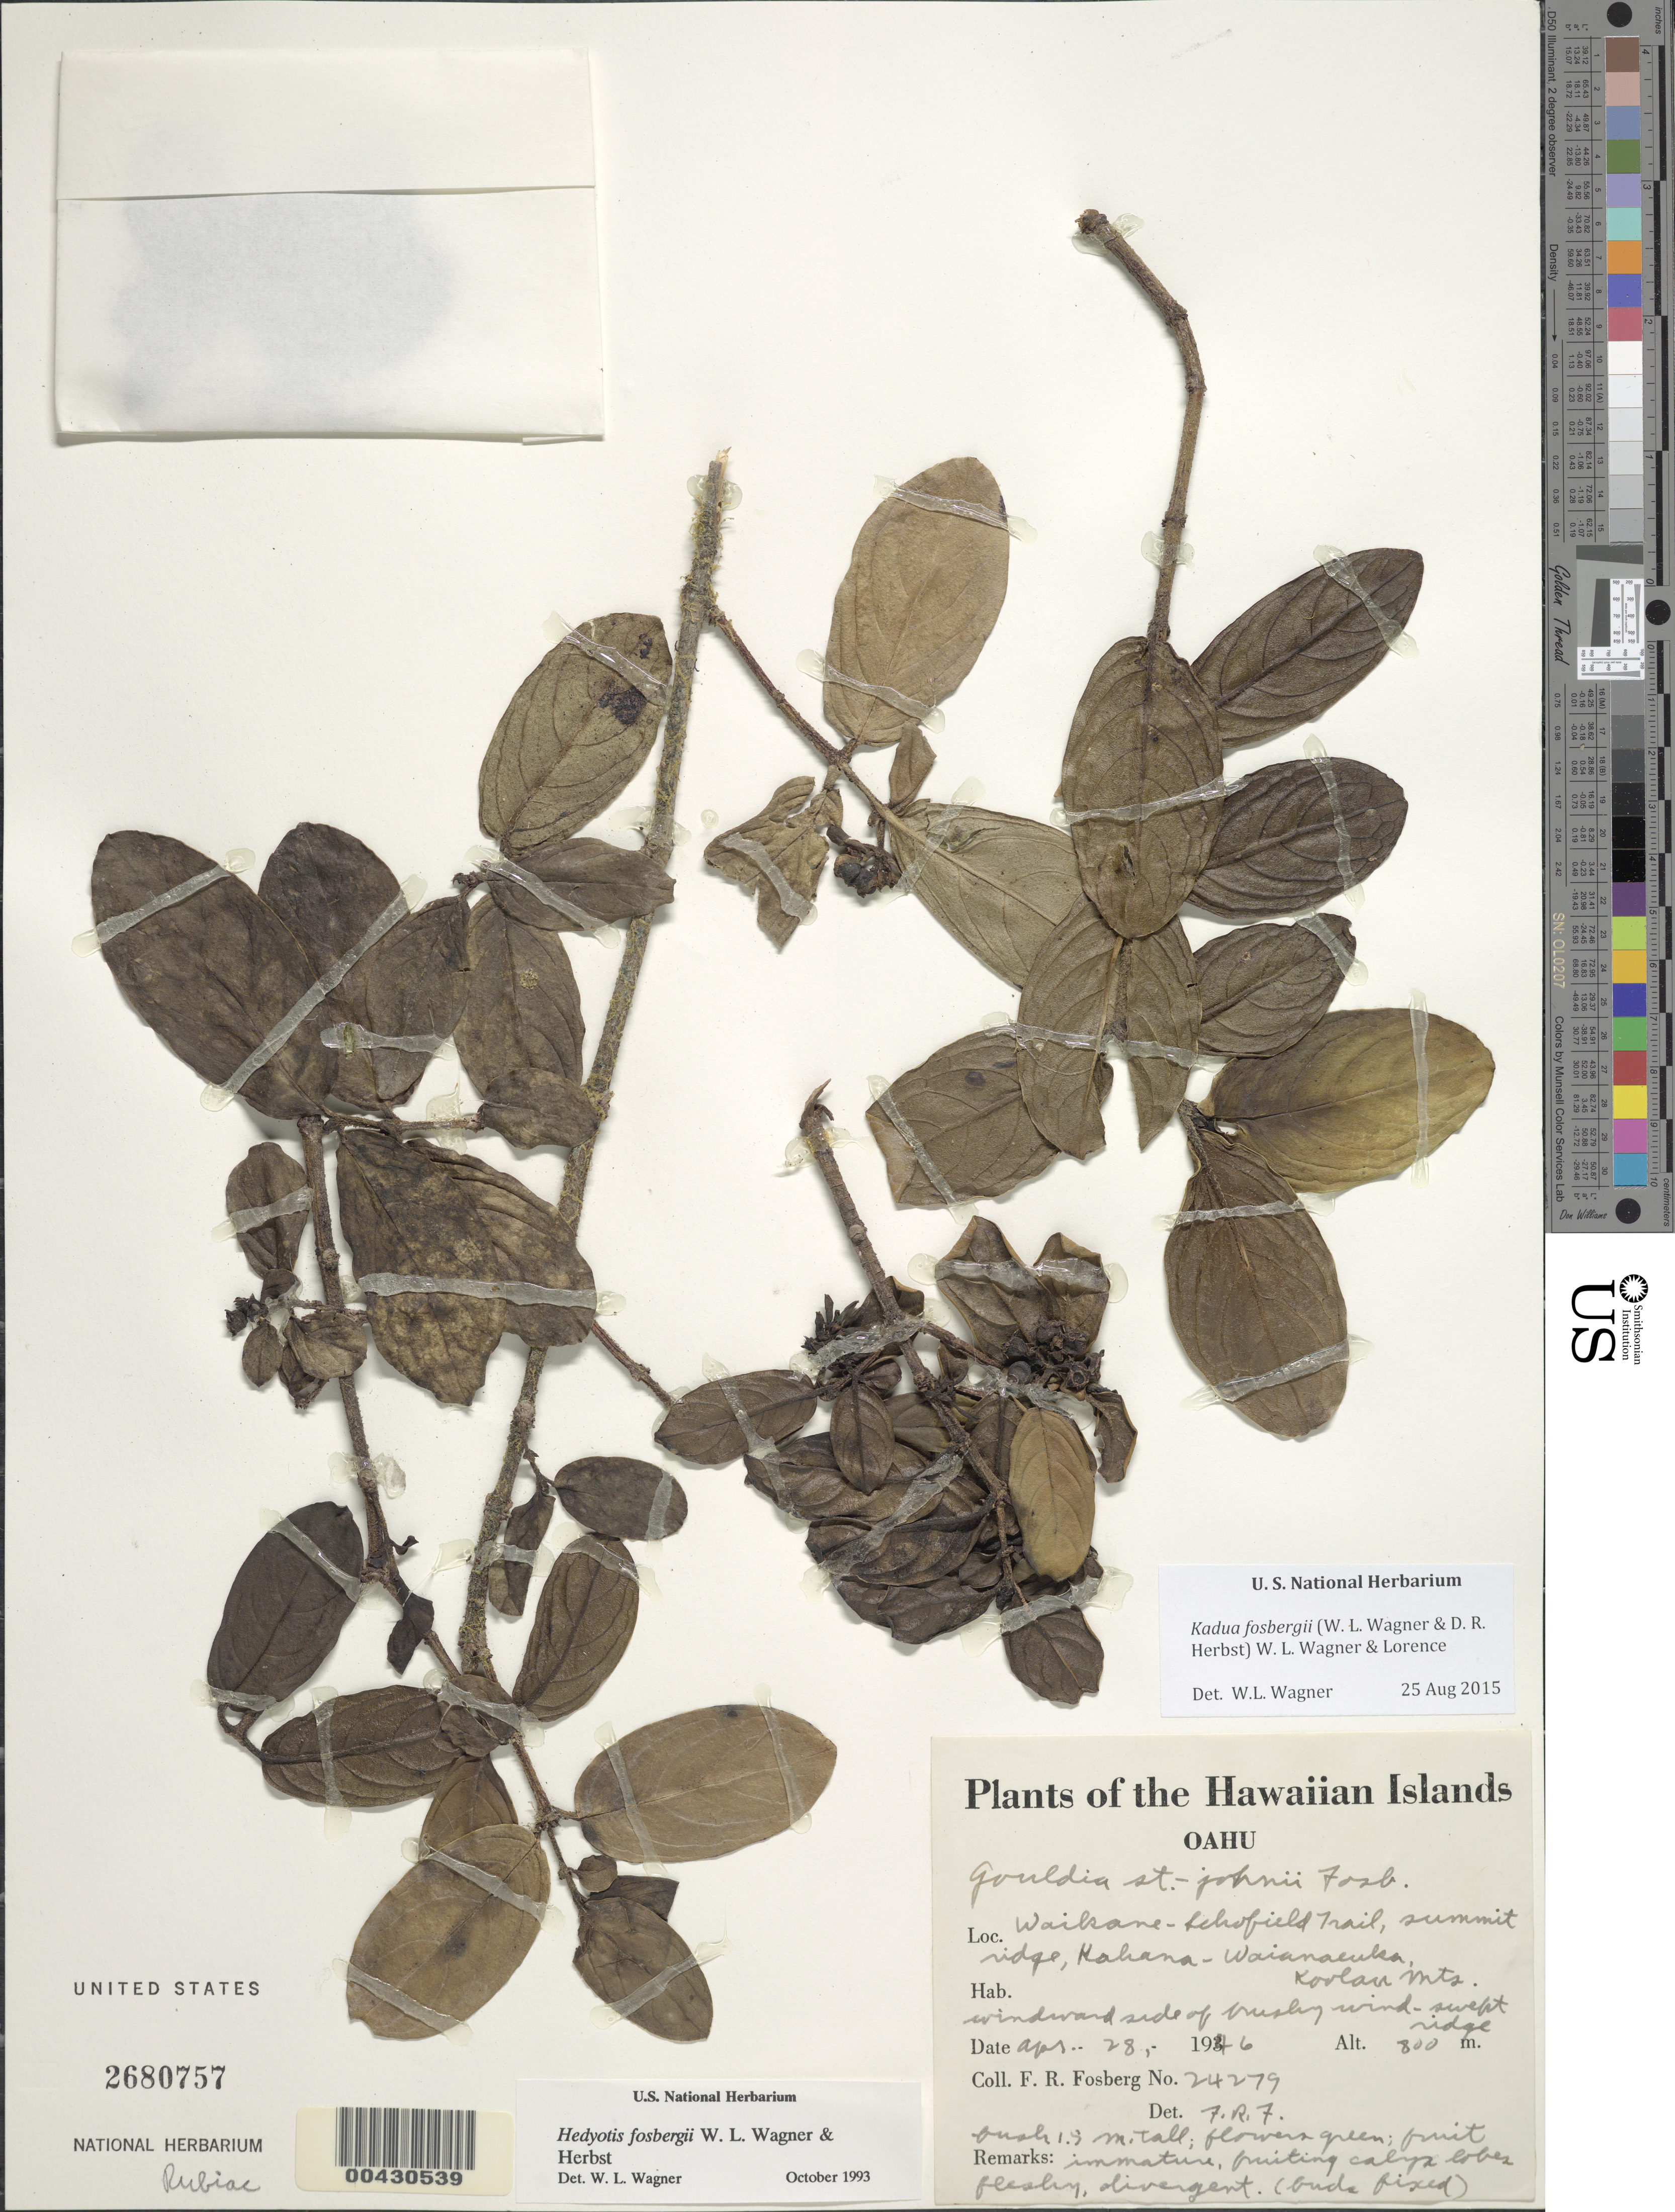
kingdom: Plantae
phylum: Tracheophyta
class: Magnoliopsida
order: Gentianales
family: Rubiaceae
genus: Kadua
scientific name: Kadua fosbergii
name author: (W.L. Wagner & D.R. Herbst) W.L. Wagner & Lorence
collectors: F. R. Fosberg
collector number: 24279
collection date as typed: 28 Apr 1946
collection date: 1946-04-28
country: United States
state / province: Hawaii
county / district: Honolulu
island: Oahu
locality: Waikane-Schofield Trail, summit ridge, Kahana-Waianaeuka, Koolau Mountains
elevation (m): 800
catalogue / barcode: US 2680757